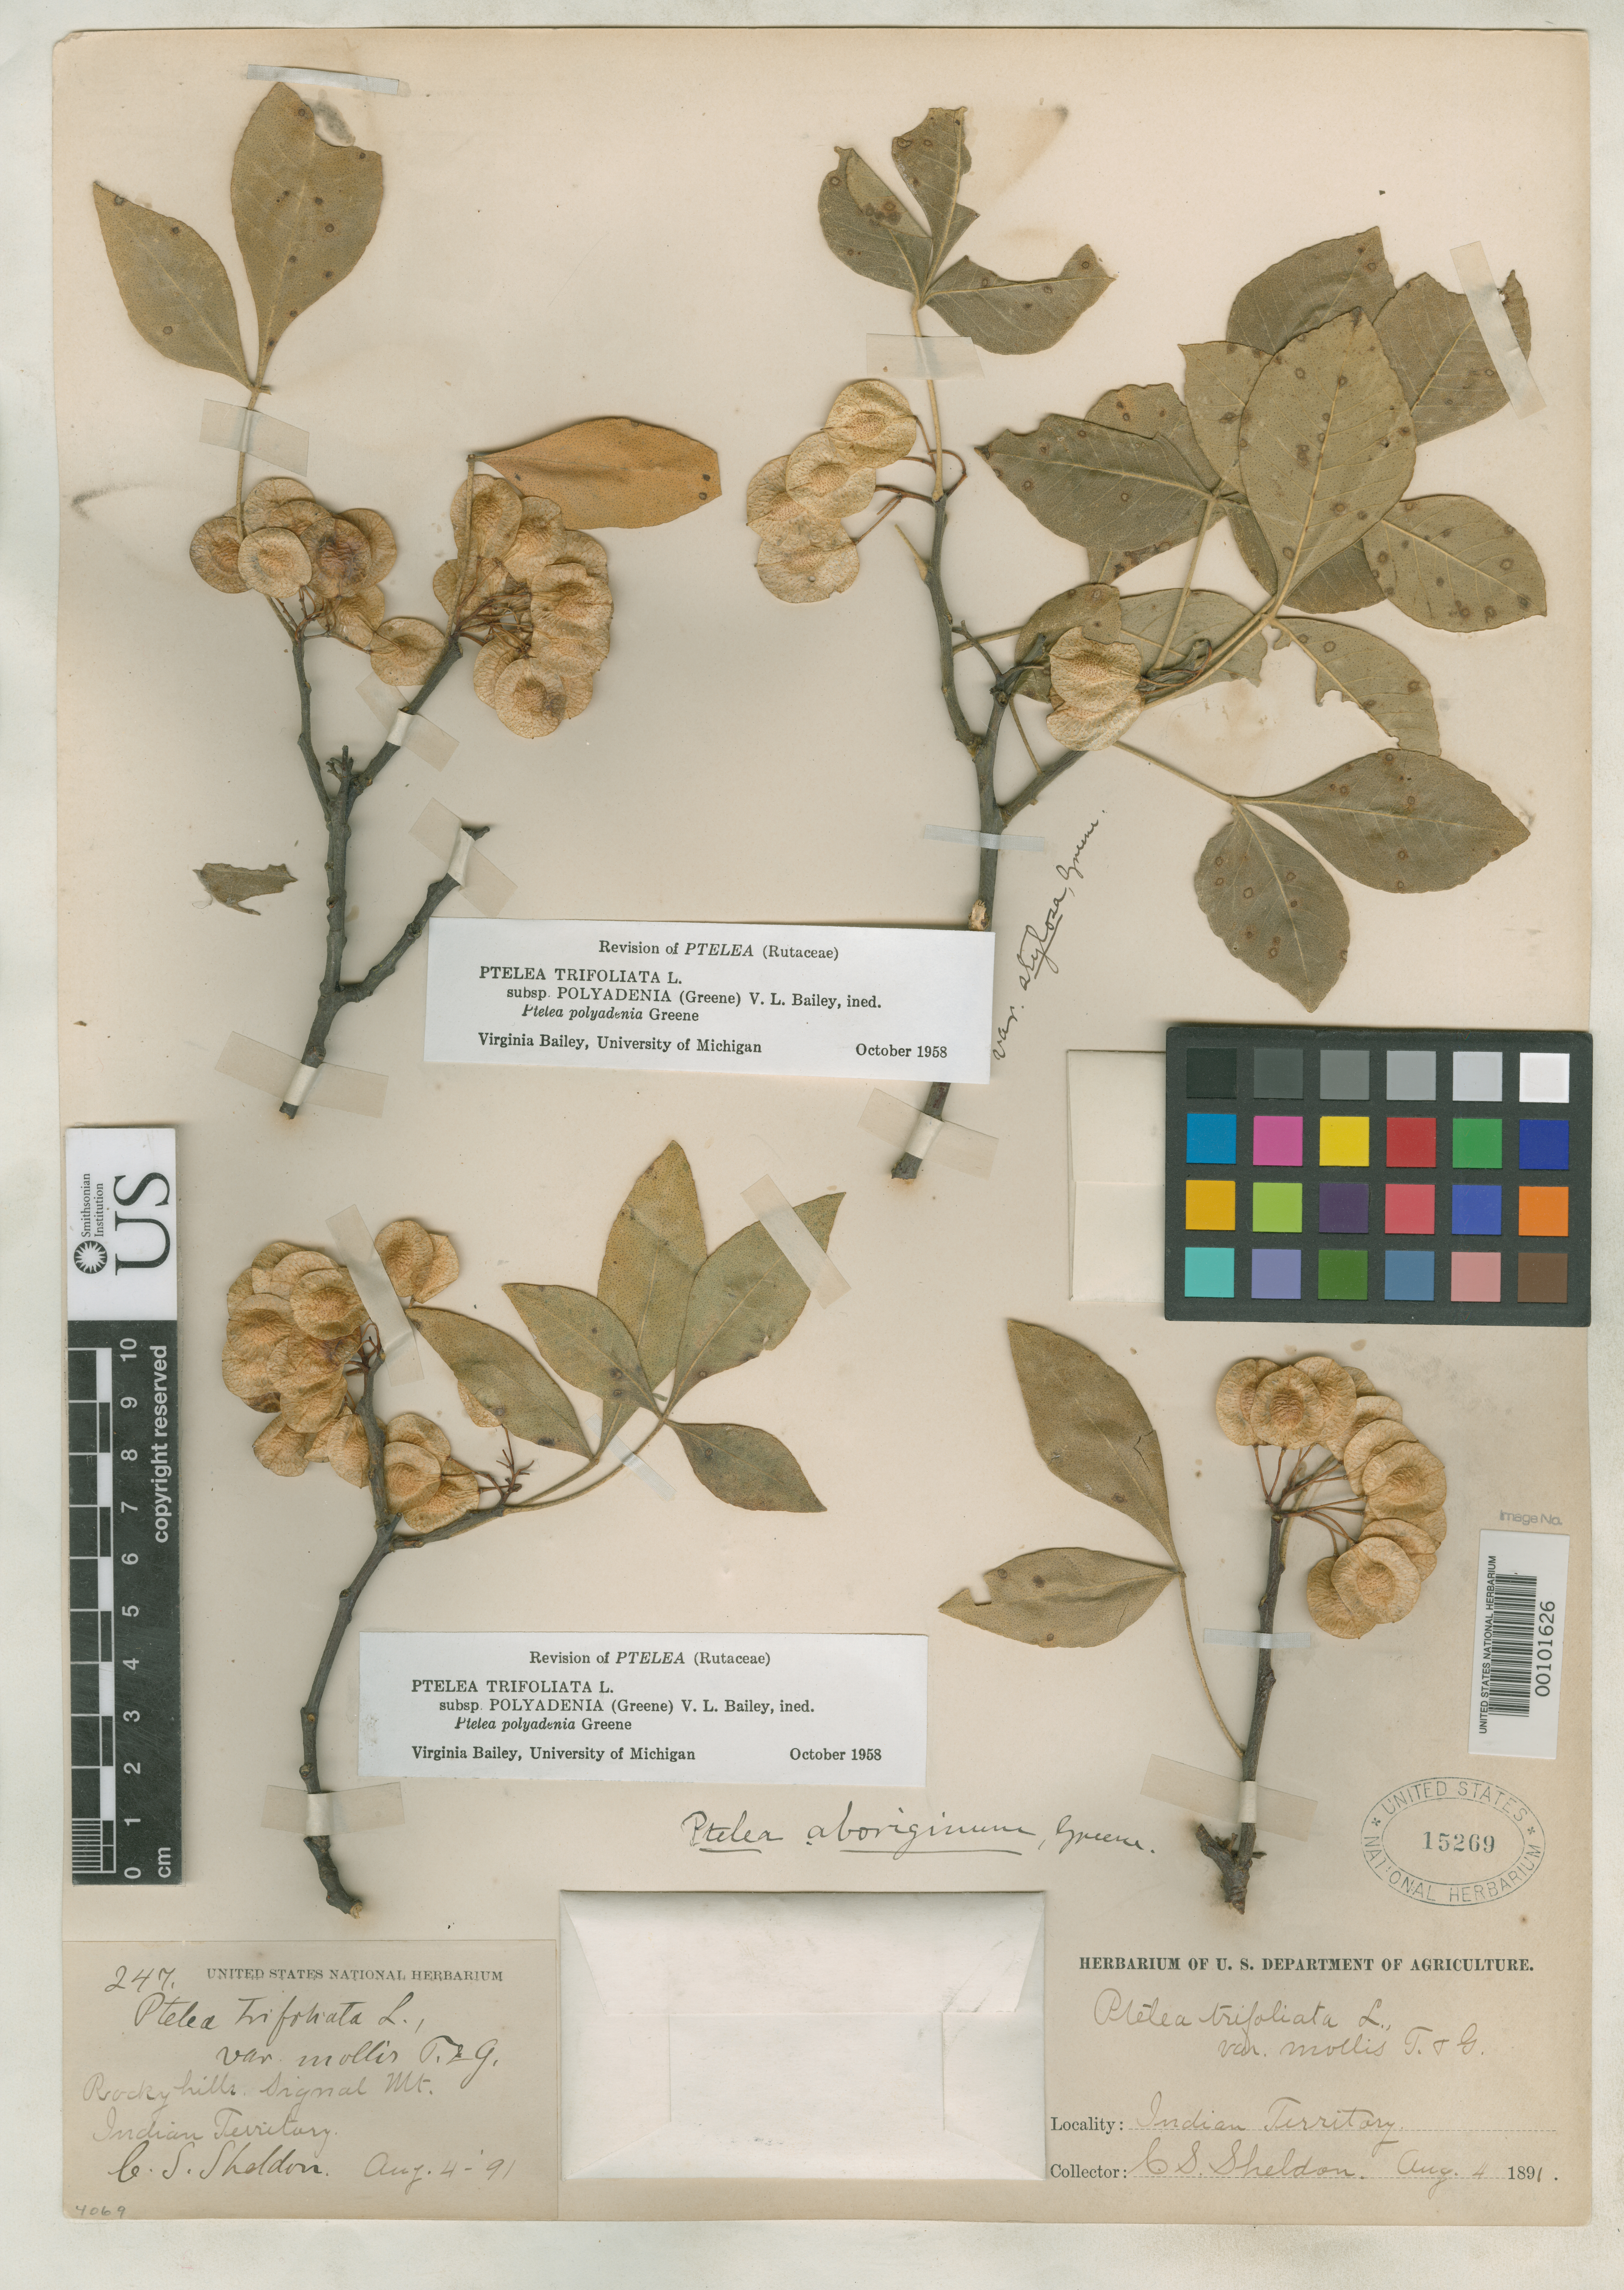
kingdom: Plantae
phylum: Tracheophyta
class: Magnoliopsida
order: Sapindales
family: Rutaceae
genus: Ptelea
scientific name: Ptelea aboriginum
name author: Greene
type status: Holotype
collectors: C. S. Sheldon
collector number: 247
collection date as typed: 04 Aug 1891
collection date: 1891-08-04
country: United States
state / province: Oklahoma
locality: Signal Mt.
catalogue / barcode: US 15269